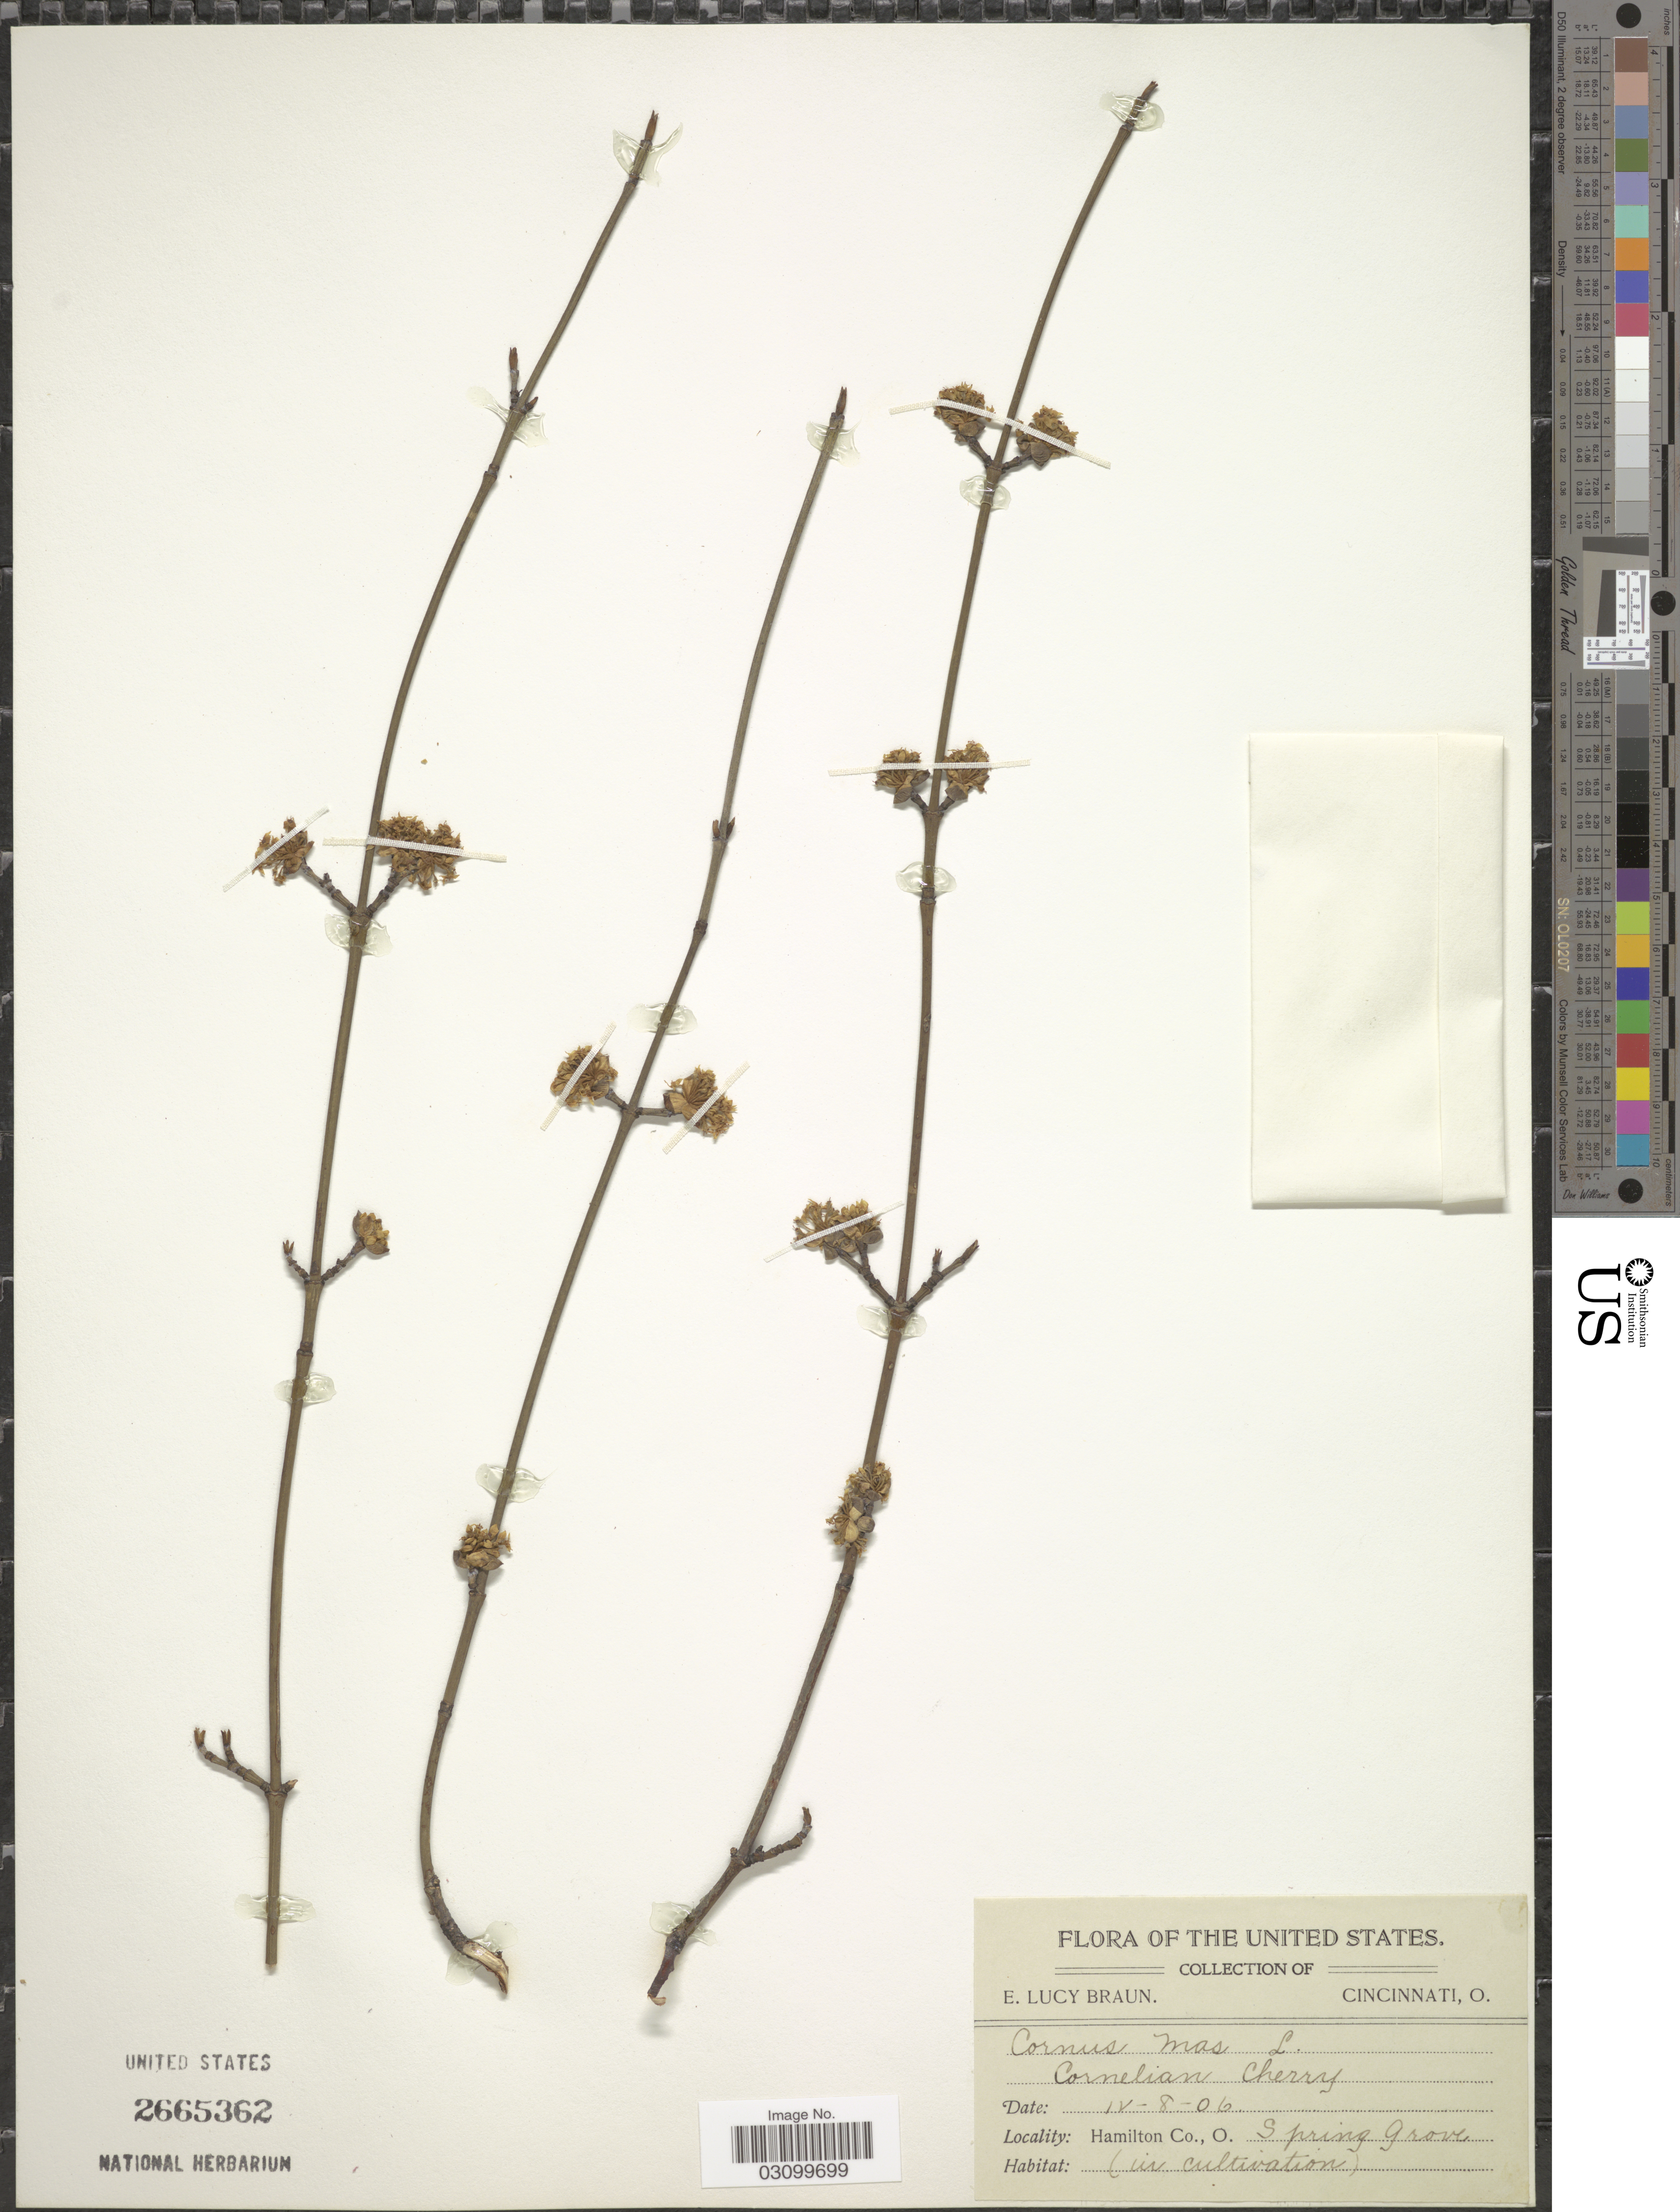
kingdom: Plantae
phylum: Tracheophyta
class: Magnoliopsida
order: Cornales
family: Cornaceae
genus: Cornus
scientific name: Cornus mas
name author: L.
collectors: E. L. Braun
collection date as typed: Transcribed d/m/y: 8/4/6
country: United States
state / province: Ohio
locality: Hamilton Co. Spring Grove.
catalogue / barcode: US 2665362